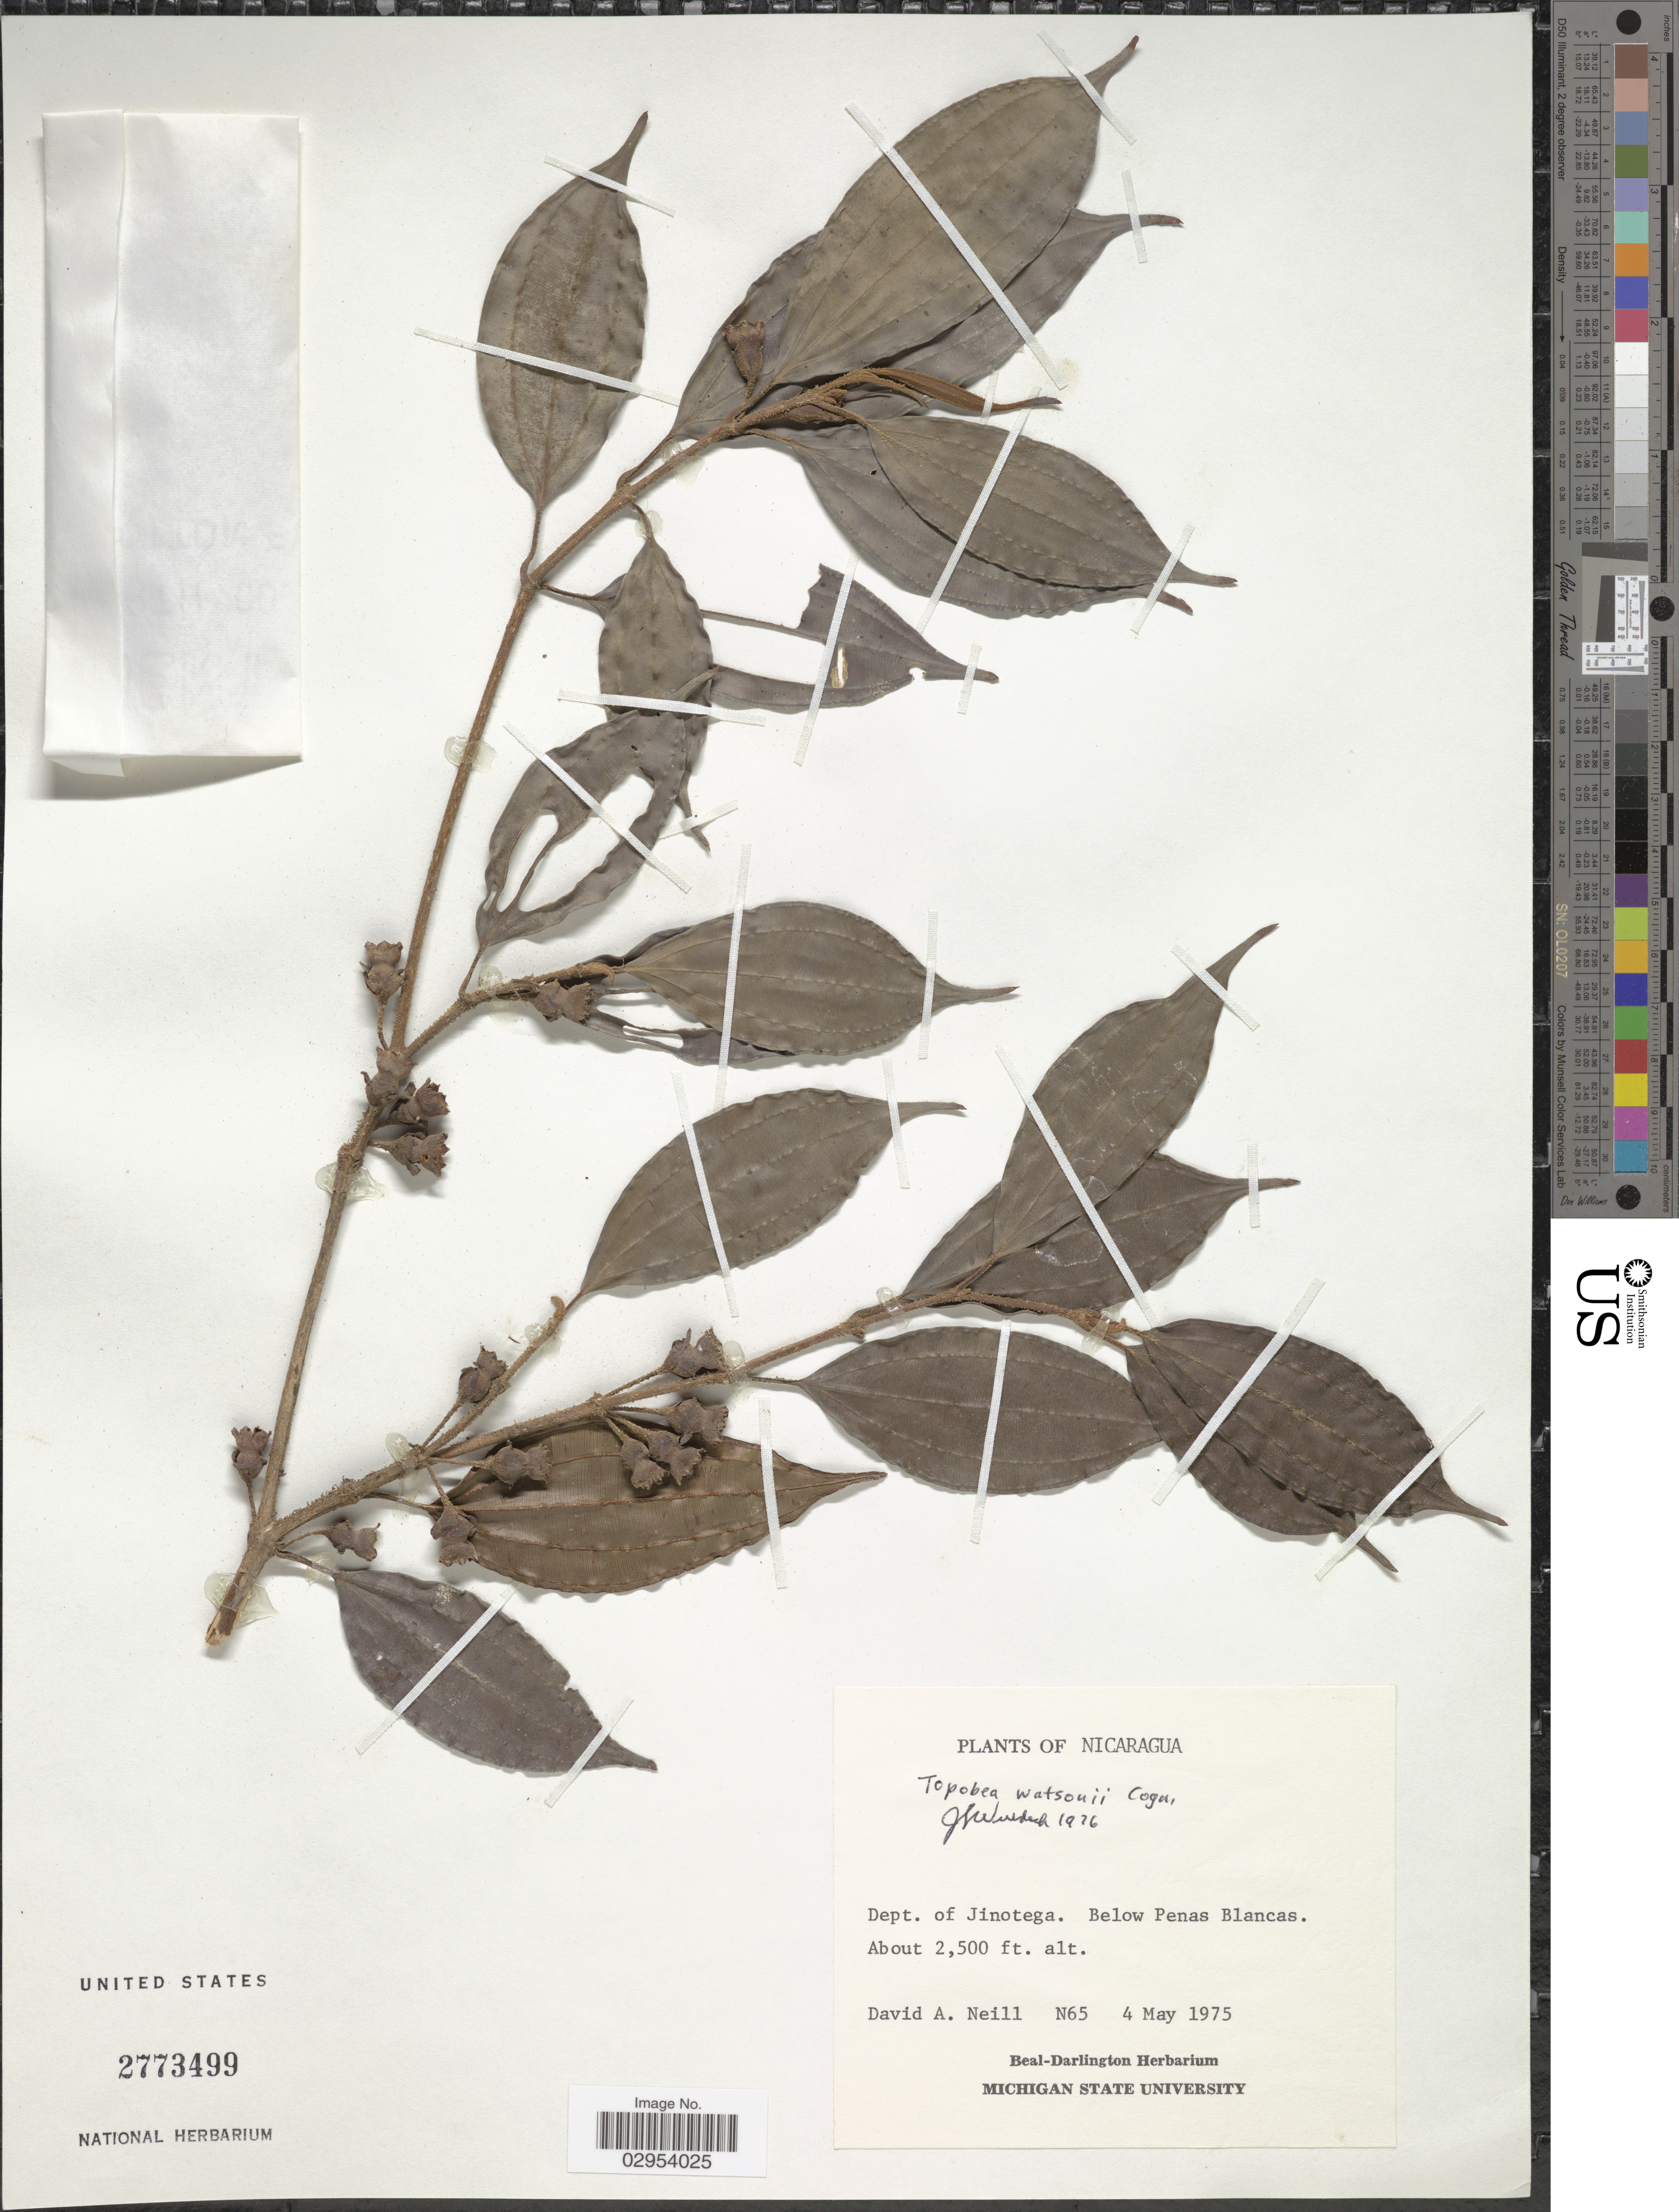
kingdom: Plantae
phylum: Tracheophyta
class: Magnoliopsida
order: Myrtales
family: Melastomataceae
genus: Topobea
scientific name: Topobea watsonii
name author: Cogn.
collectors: D. A. Neill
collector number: N65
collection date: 1975-05-04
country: Nicaragua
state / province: Jinotega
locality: Dept. of Jinotega. Below Penas Blancas.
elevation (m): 762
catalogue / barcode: US 2773499